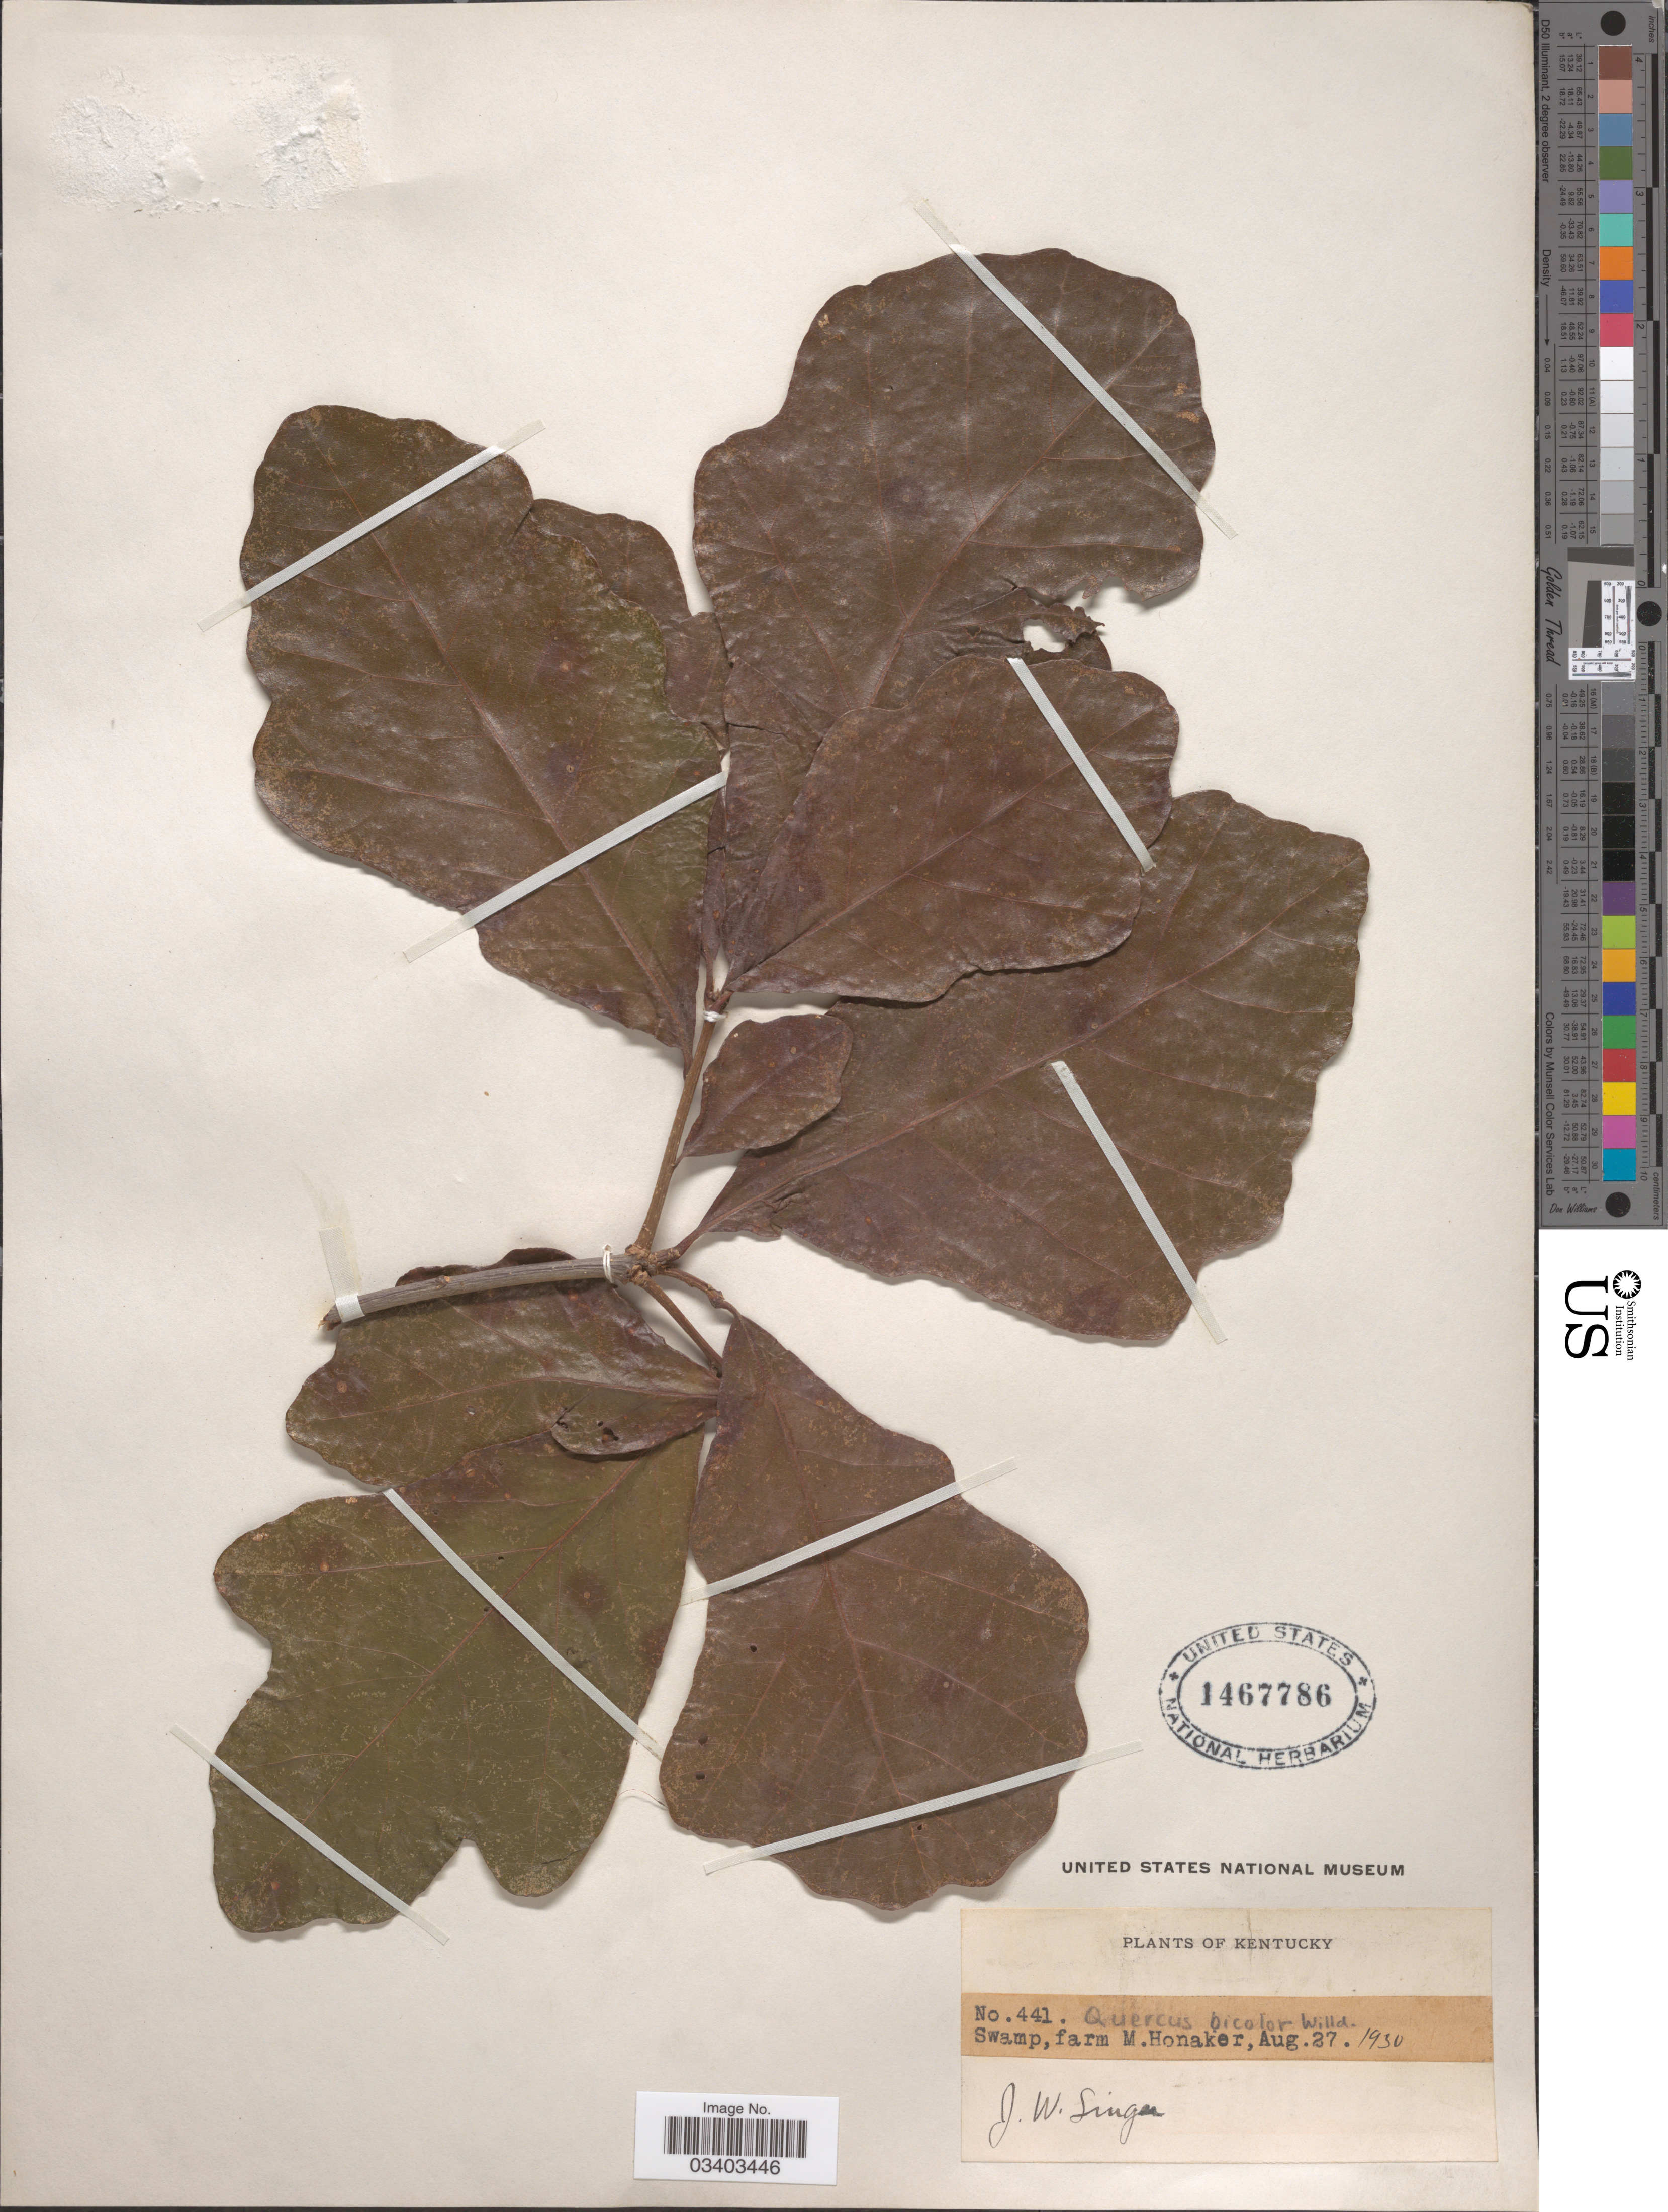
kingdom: Plantae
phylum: Tracheophyta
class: Magnoliopsida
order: Fagales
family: Fagaceae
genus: Quercus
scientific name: Quercus bicolor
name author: Willd.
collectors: J. EW. Singer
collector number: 441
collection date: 1930-08-27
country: United States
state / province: Kentucky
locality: Swamp, farm M. Honaker.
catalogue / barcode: US 1467786